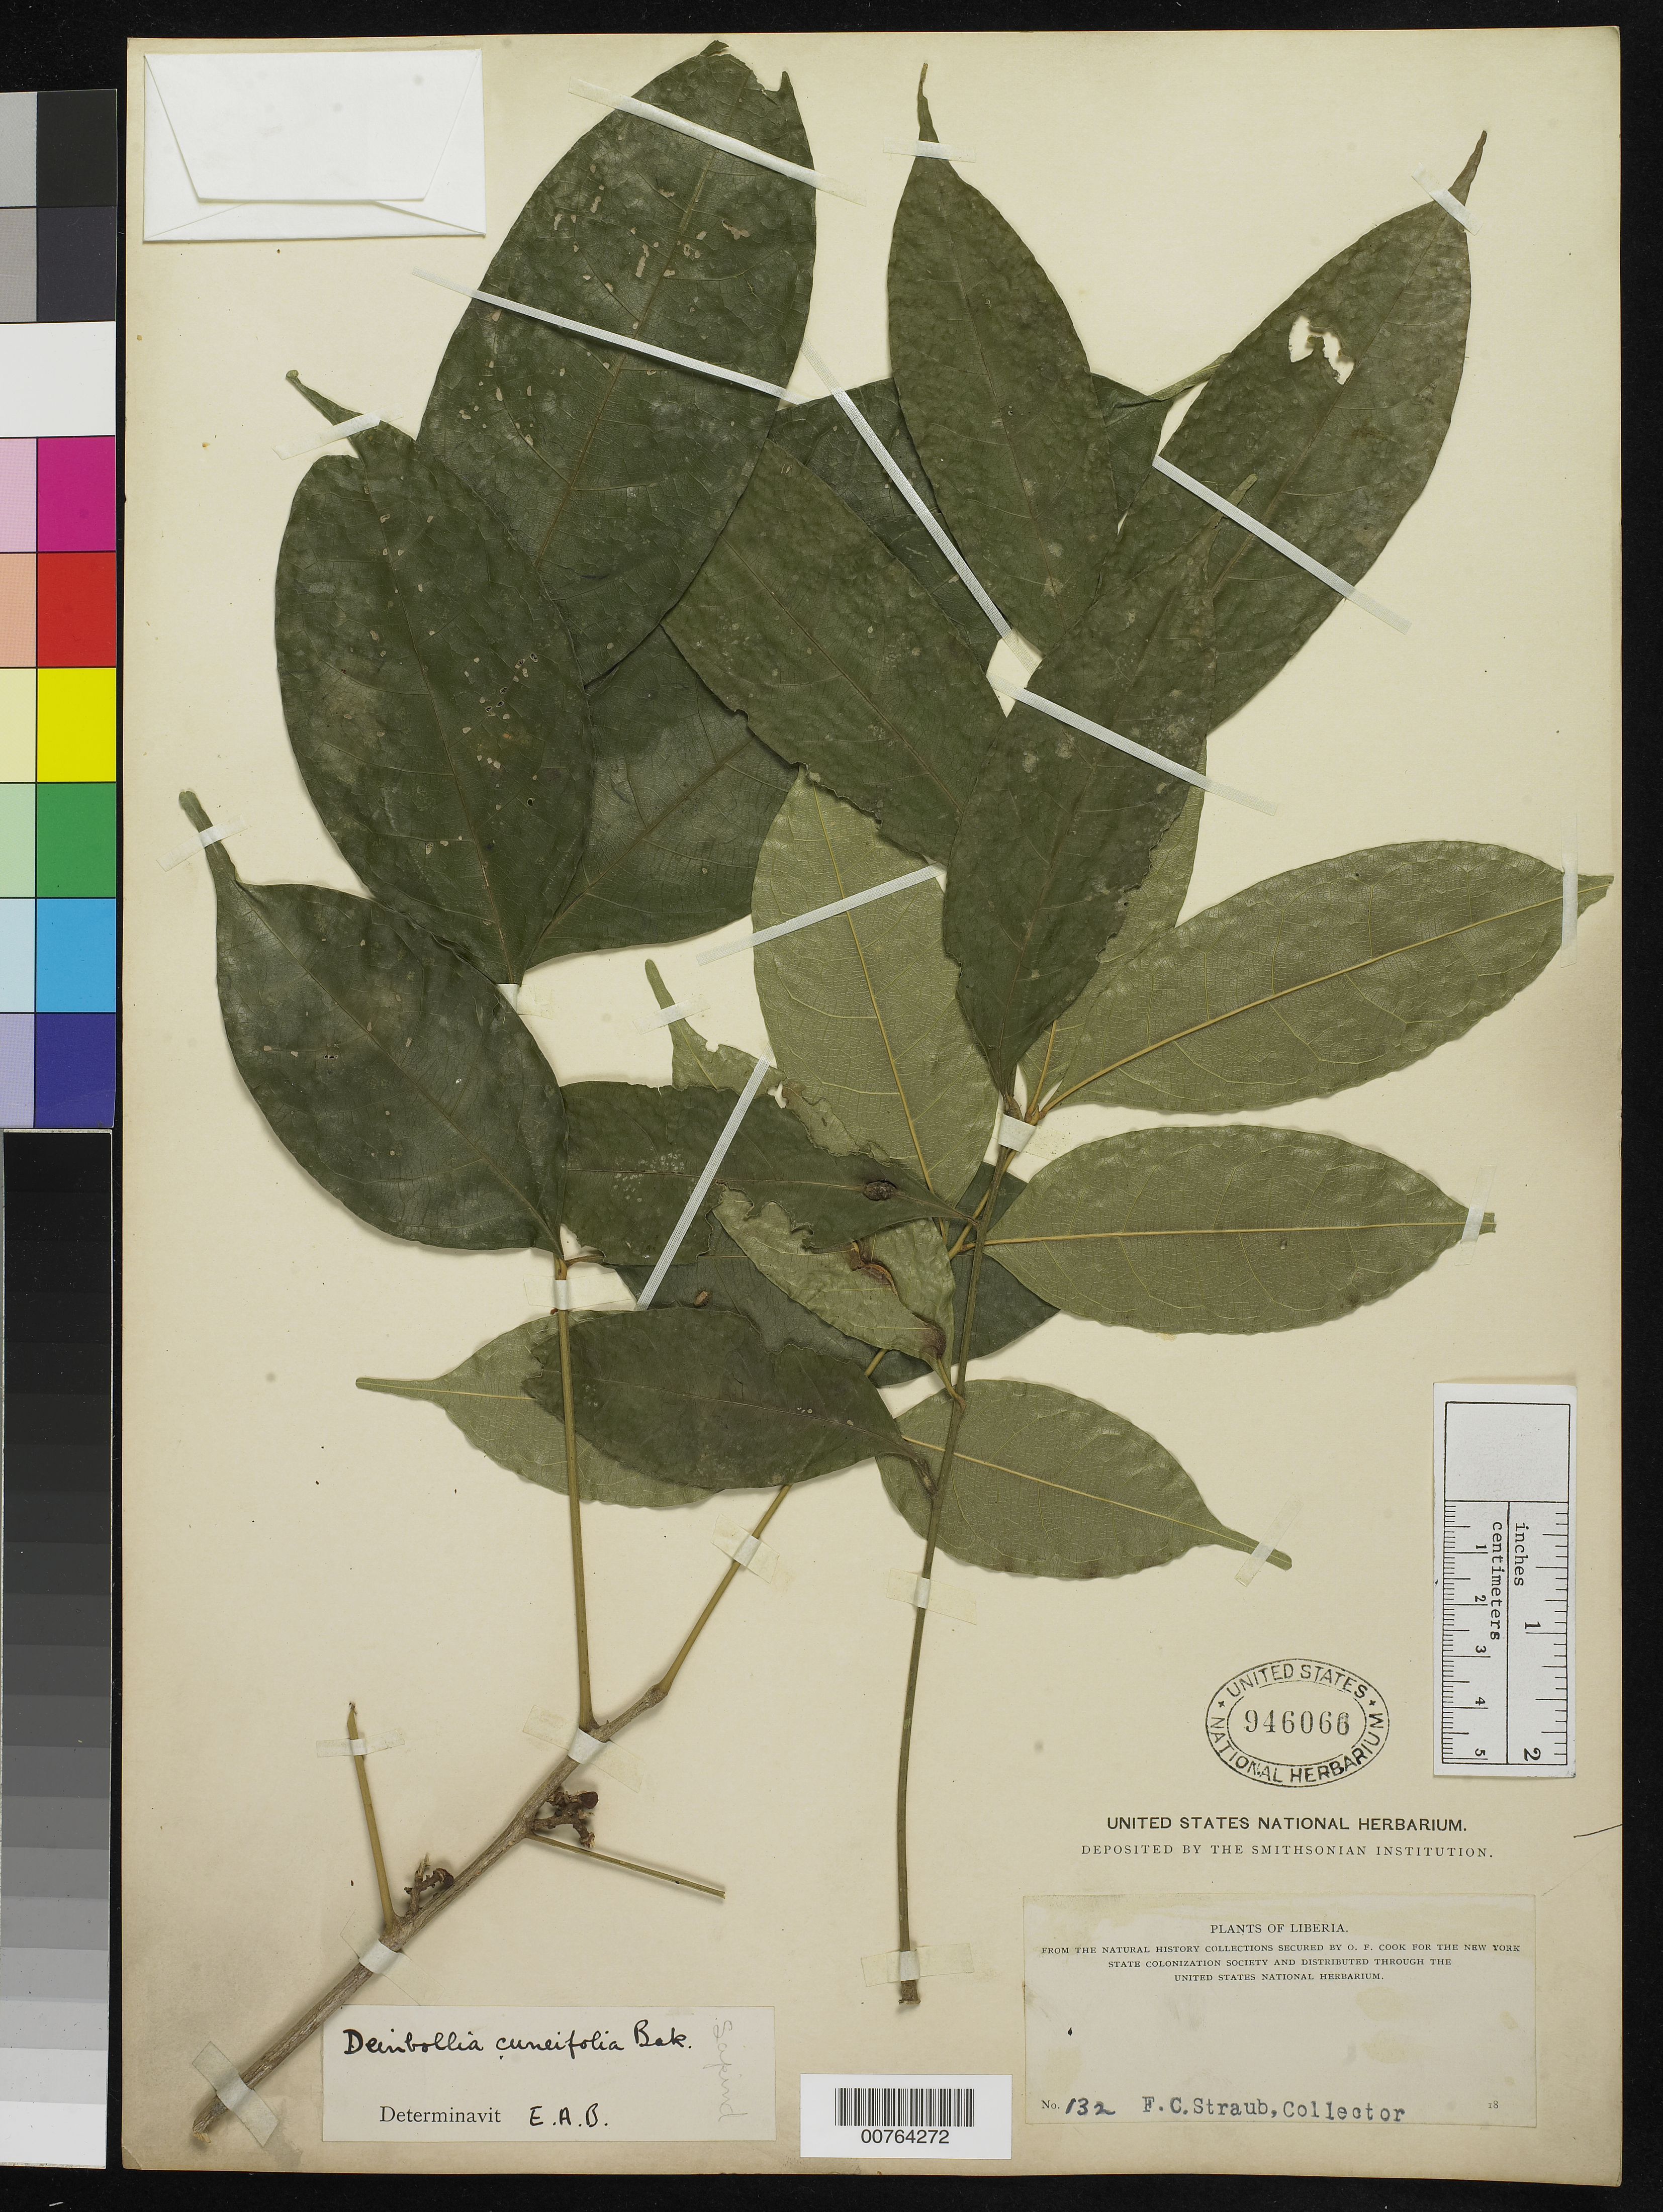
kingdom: Plantae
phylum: Tracheophyta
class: Magnoliopsida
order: Sapindales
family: Sapindaceae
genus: Deinbollia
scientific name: Deinbollia cuneifolia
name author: Baker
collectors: F. Straub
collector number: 132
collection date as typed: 18--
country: Liberia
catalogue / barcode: US 946066